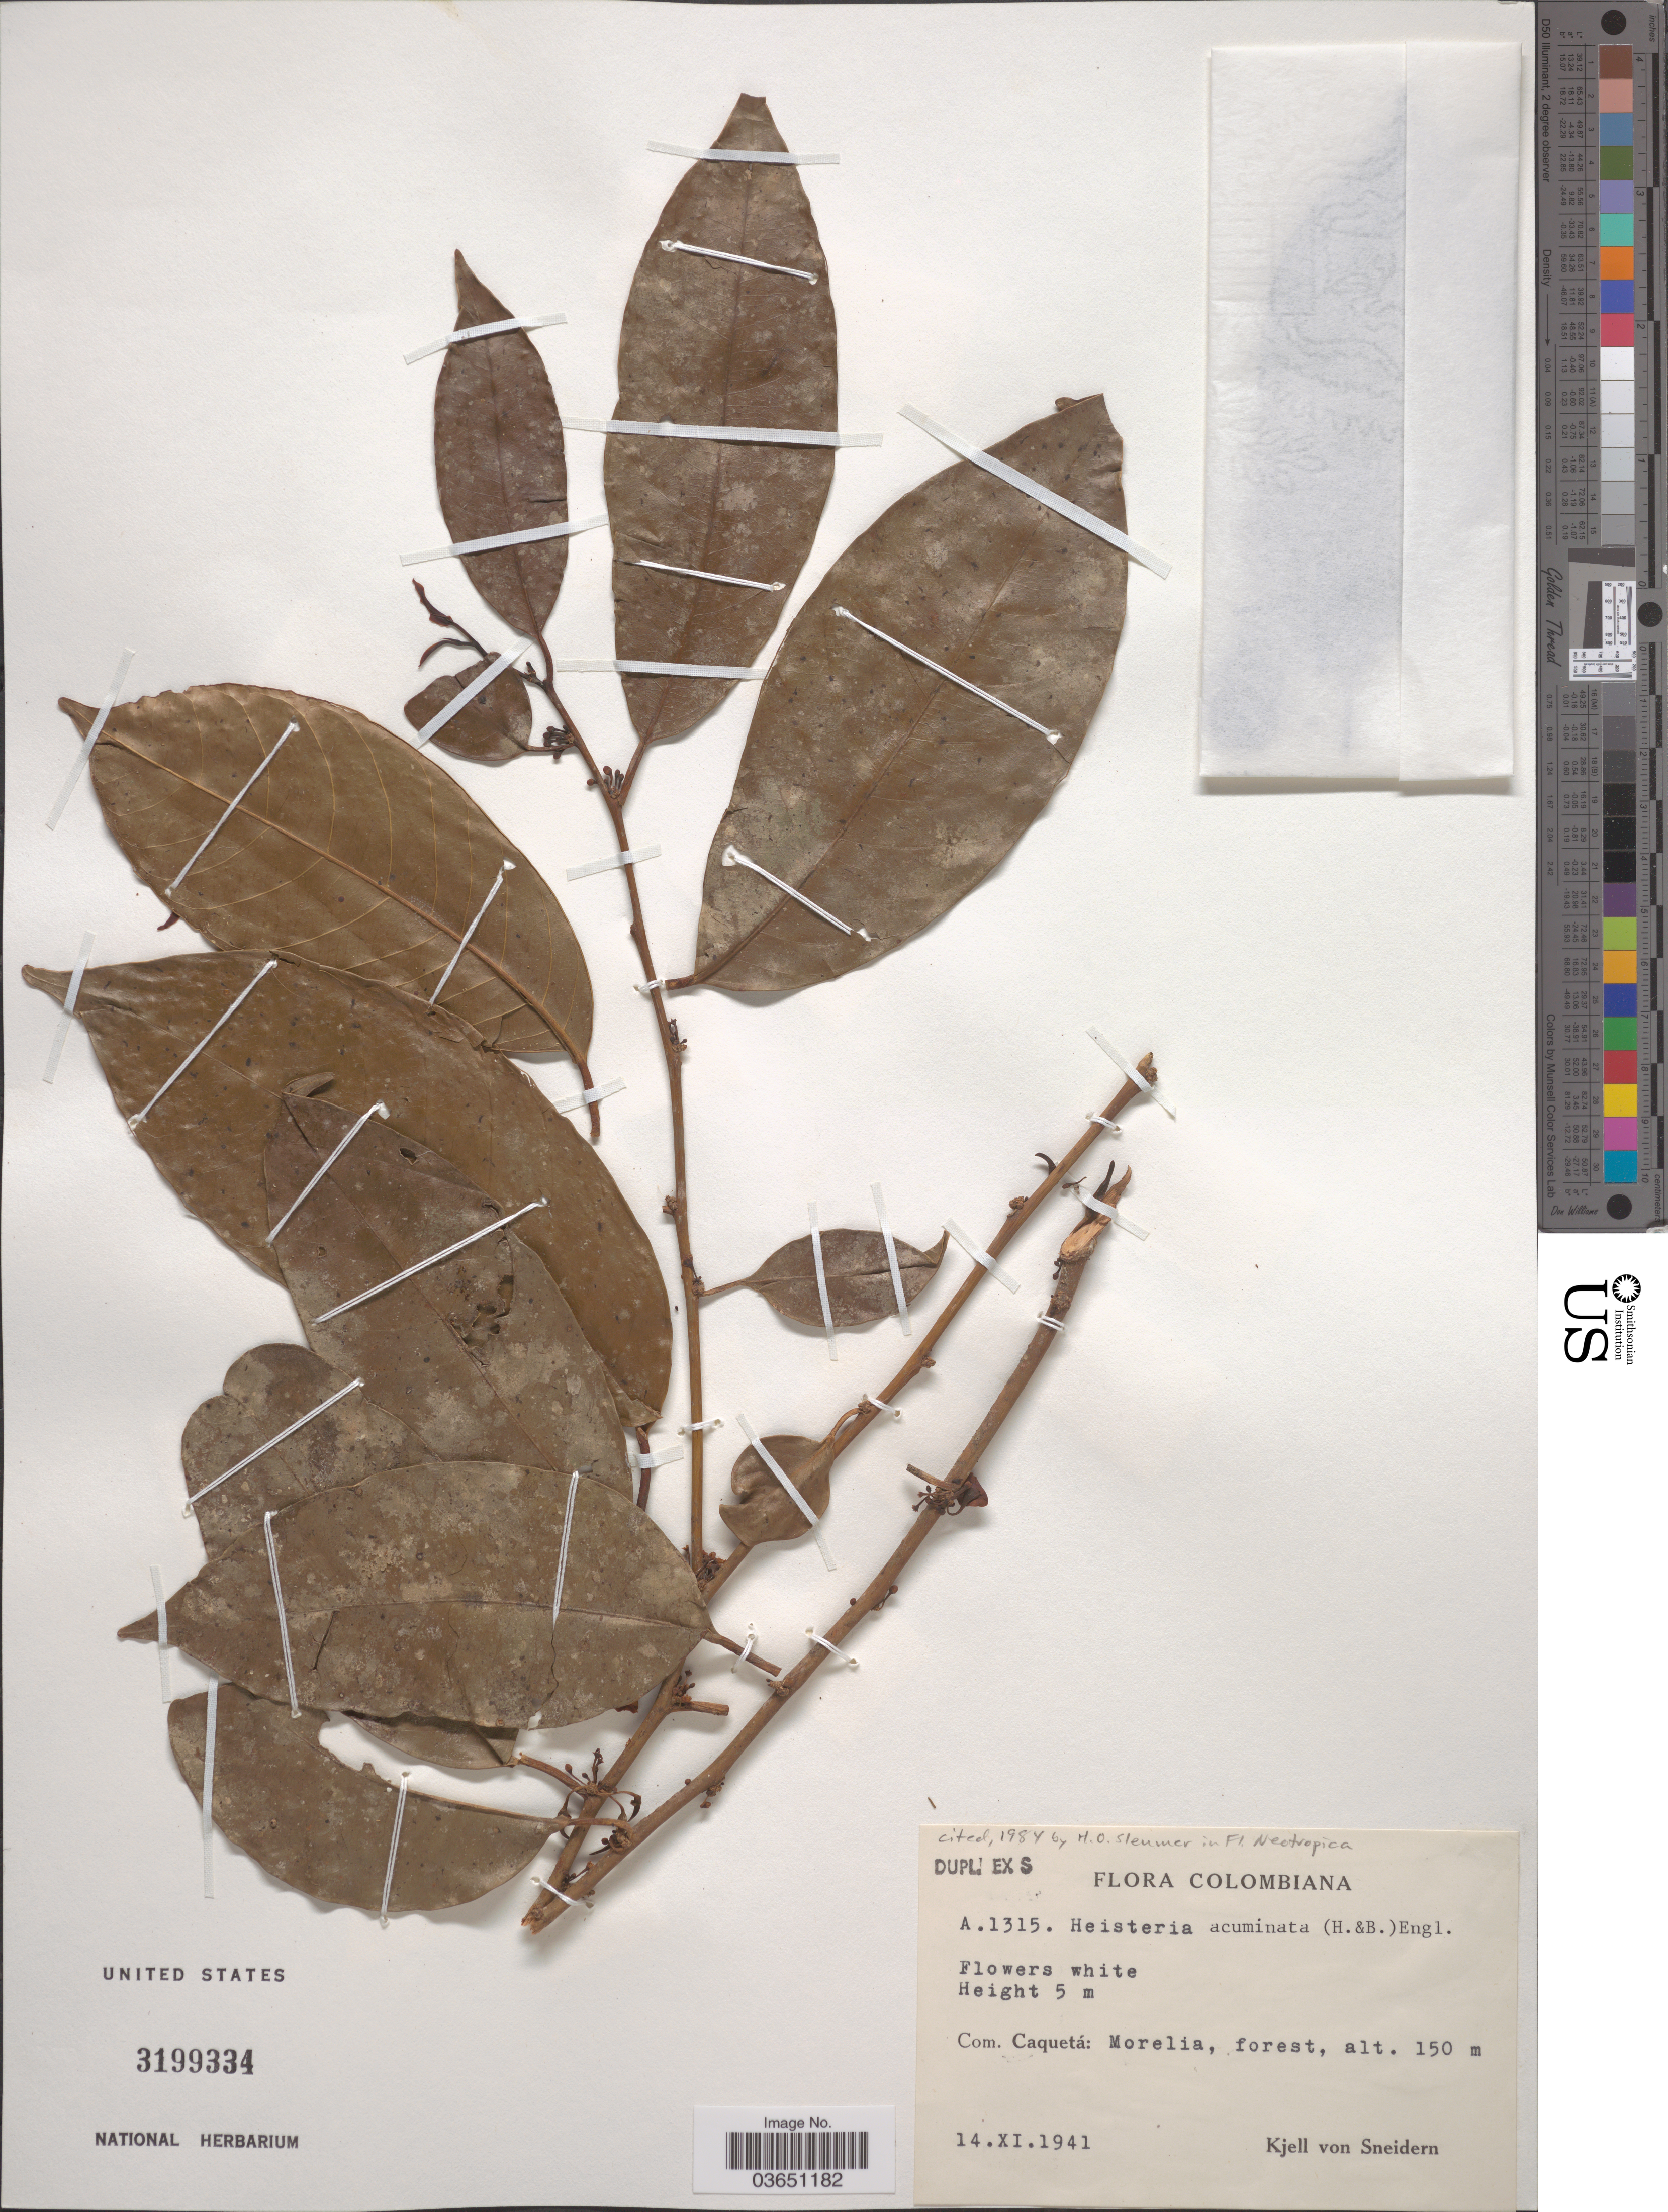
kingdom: Plantae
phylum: Tracheophyta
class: Magnoliopsida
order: Santalales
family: Erythropalaceae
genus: Heisteria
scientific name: Heisteria acuminata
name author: (Humb. & Bonpl.) Engl.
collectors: K. von Sneidern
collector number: A.1315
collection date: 1941-11-14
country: Colombia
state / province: Caquetá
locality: Com. Caqueta: Morelia, forest.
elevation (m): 150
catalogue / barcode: US 3199334